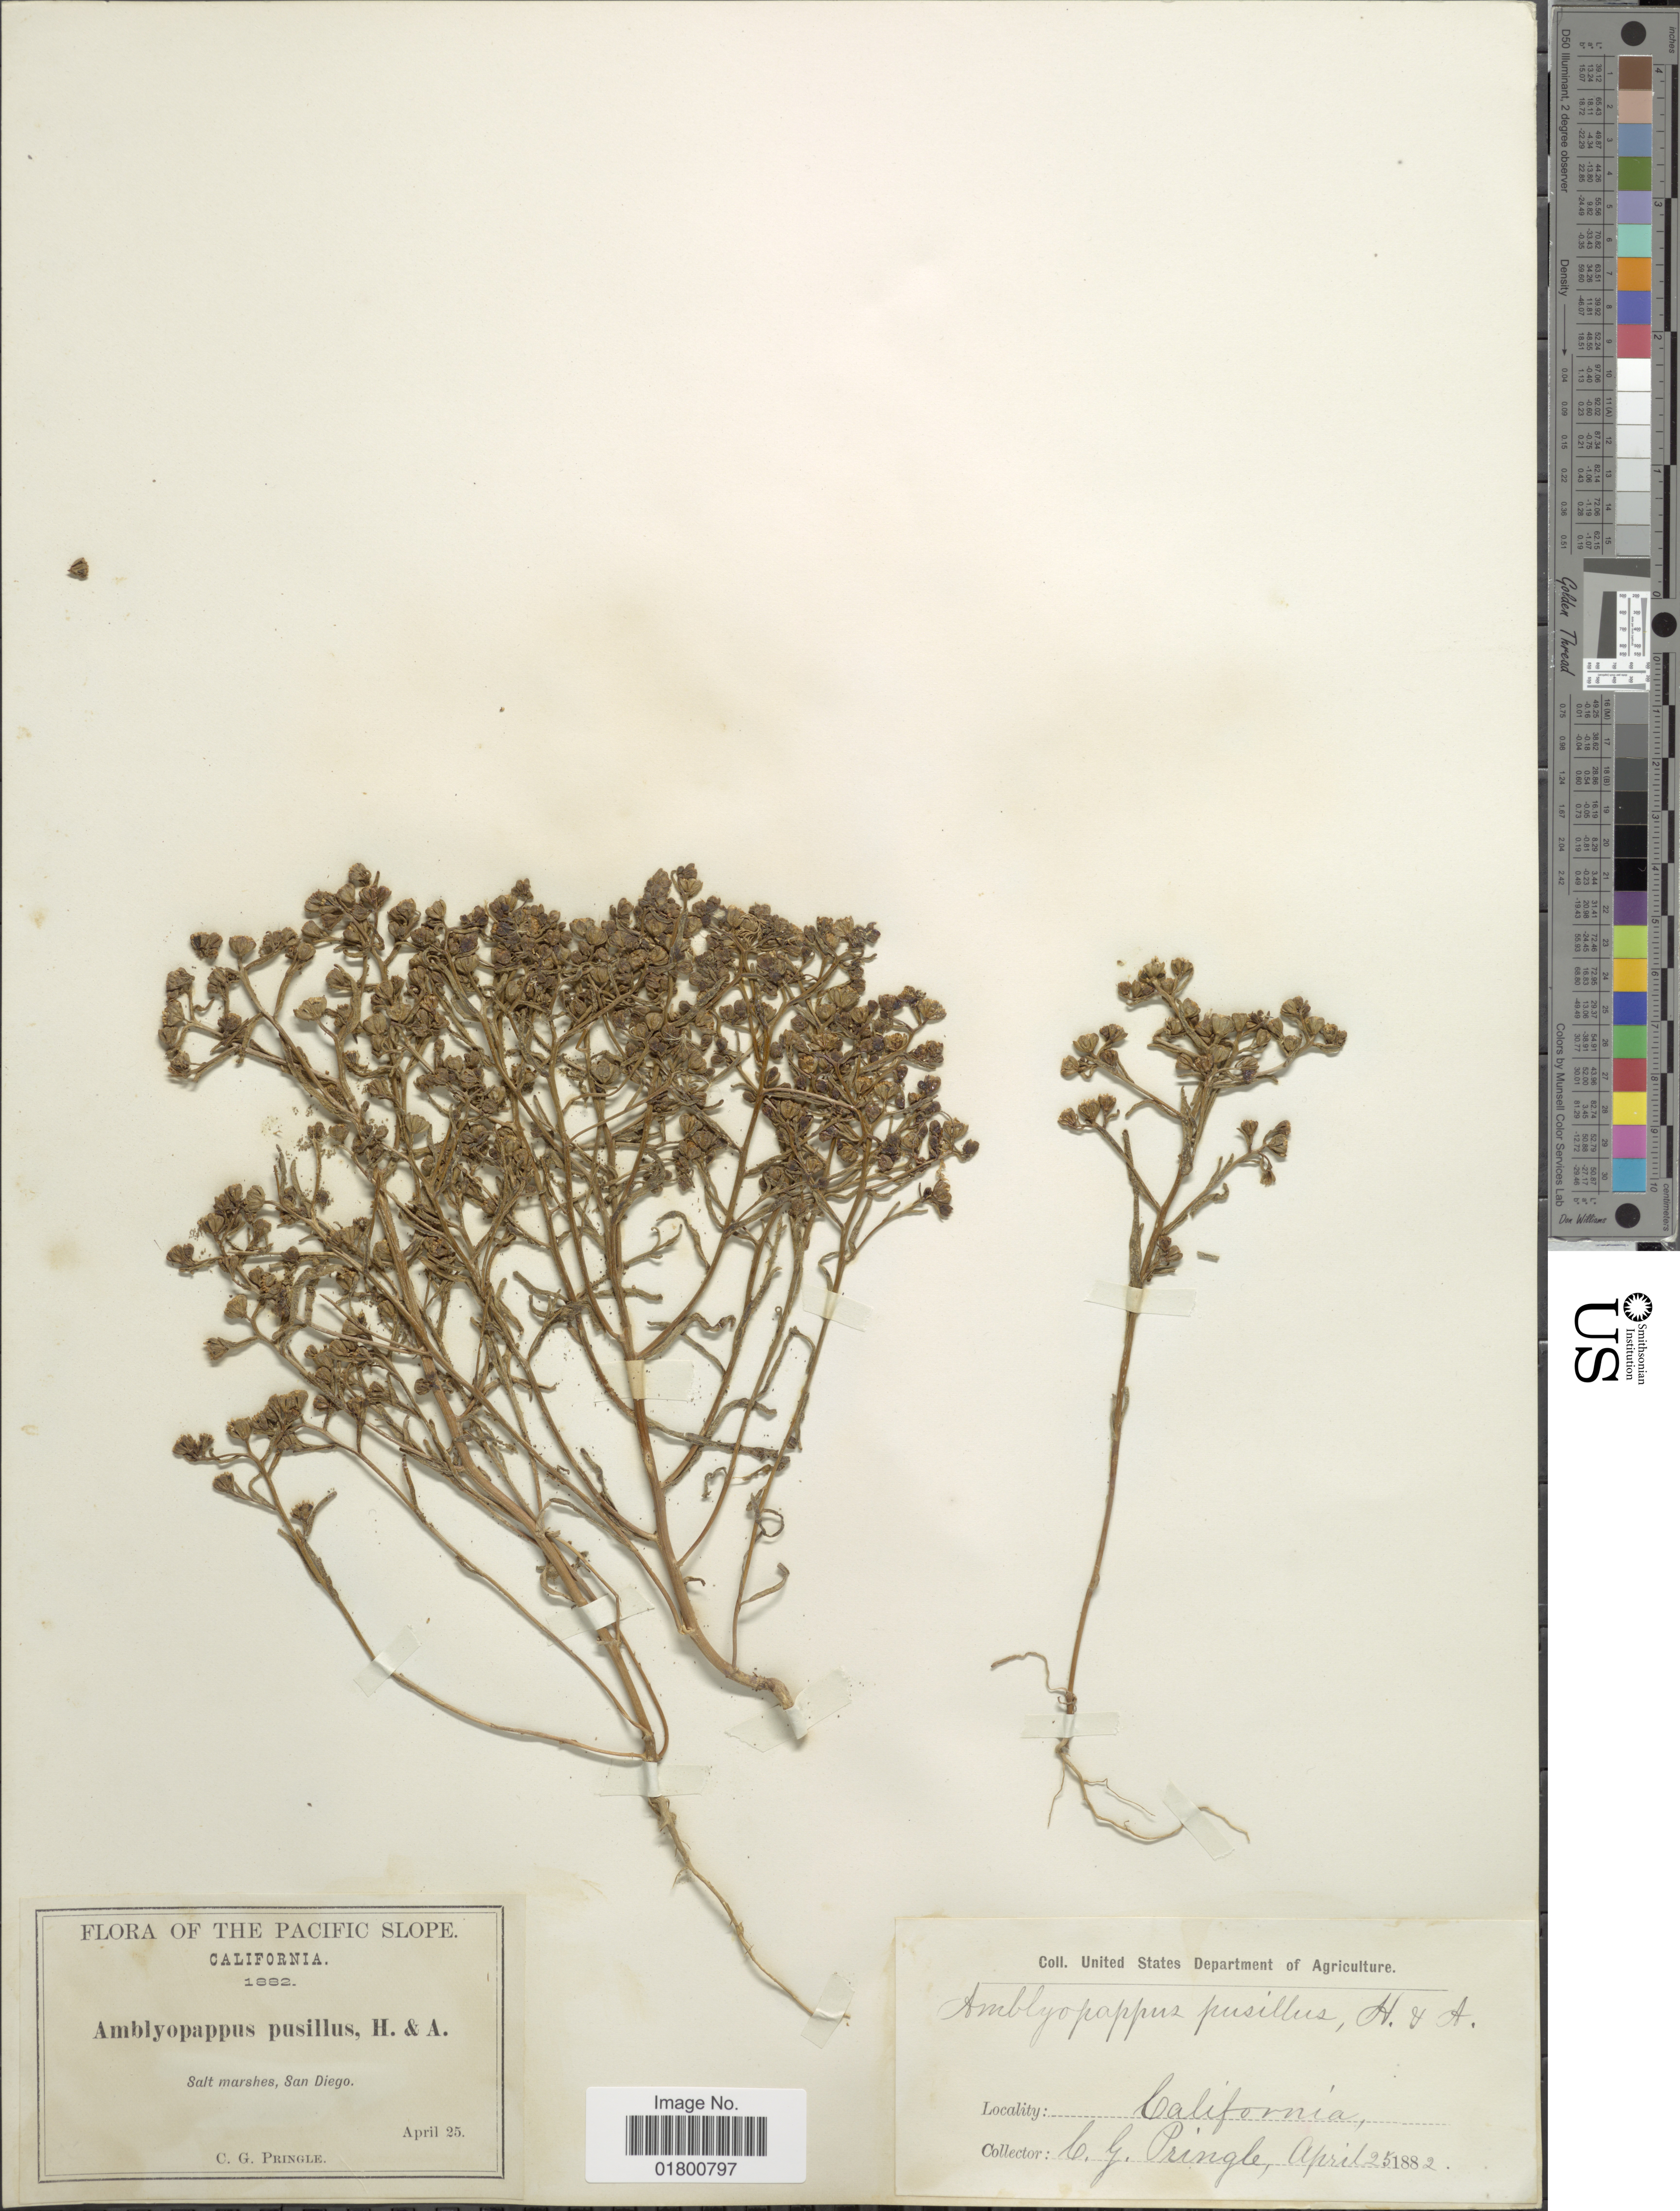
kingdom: Plantae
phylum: Tracheophyta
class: Magnoliopsida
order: Asterales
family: Asteraceae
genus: Amblyopappus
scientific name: Amblyopappus pusillus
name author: Hook. & Arn.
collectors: C. G. Pringle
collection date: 1882-04-25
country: United States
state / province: California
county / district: San Diego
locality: The Pacific slope, Salt marshes, San Diego